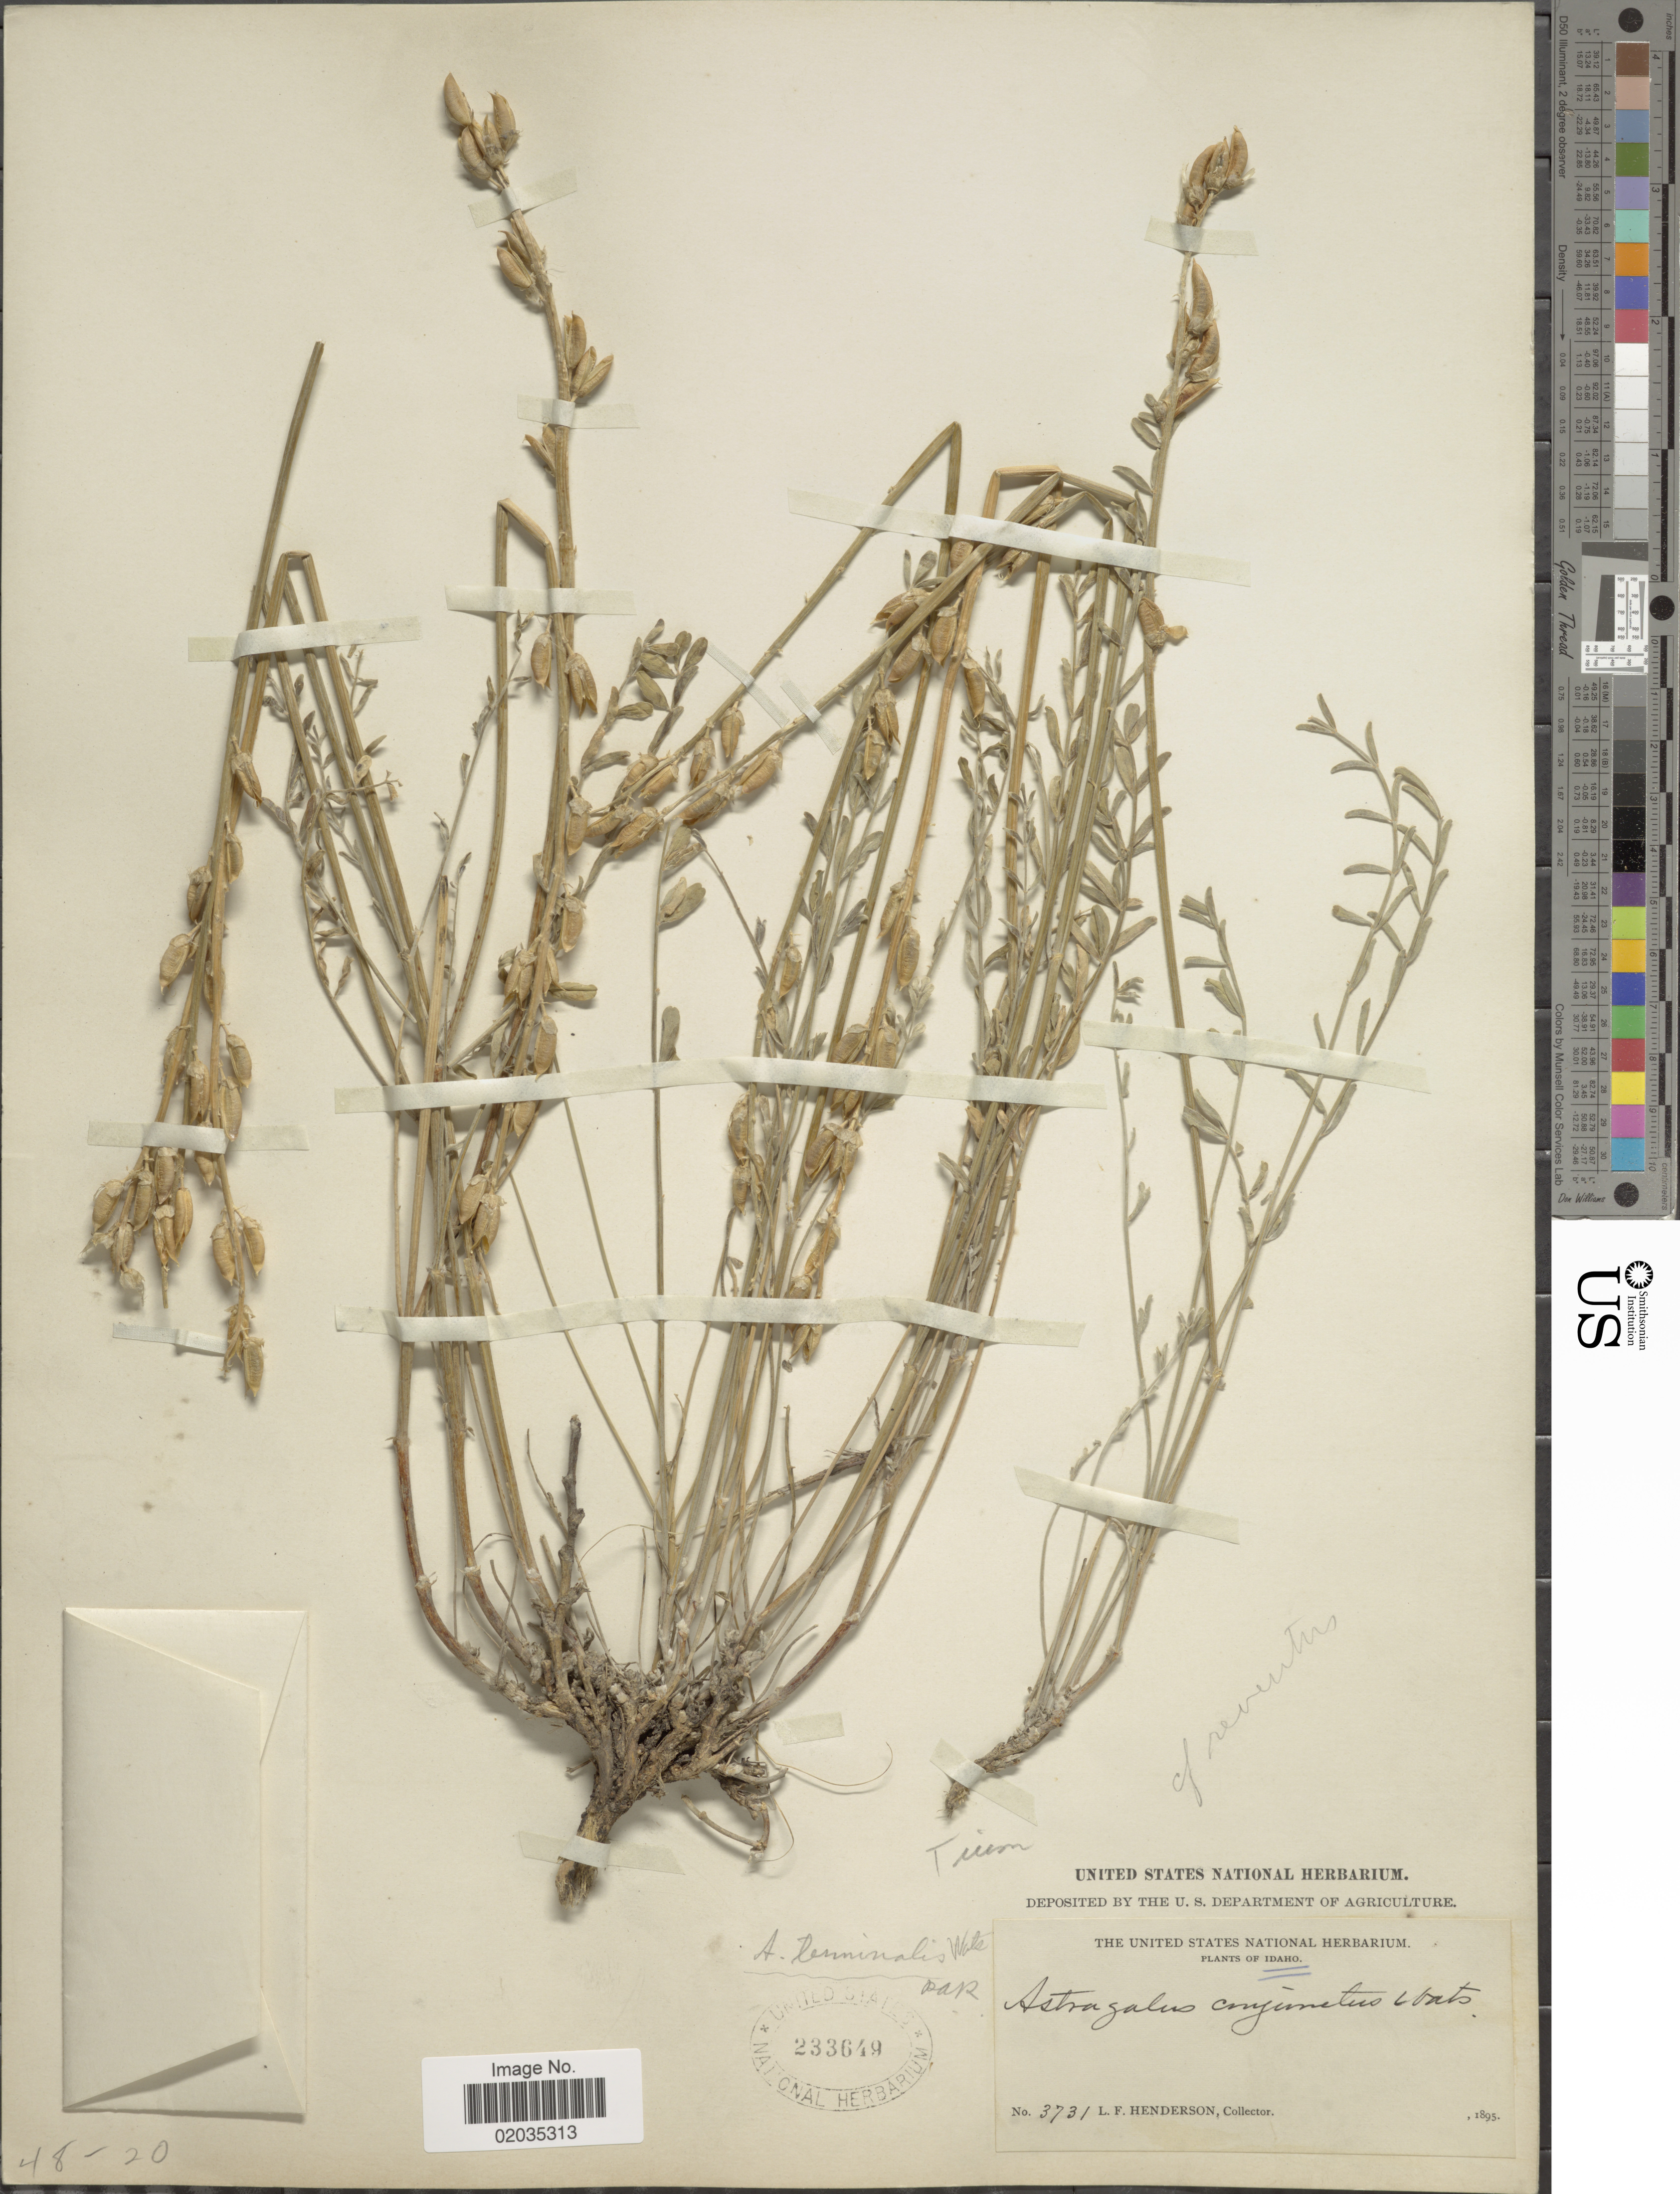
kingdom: Plantae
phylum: Tracheophyta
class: Magnoliopsida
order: Fabales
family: Fabaceae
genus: Astragalus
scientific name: Astragalus terminalis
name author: S. Watson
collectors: L. Henderson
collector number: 3731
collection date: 1895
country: United States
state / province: Idaho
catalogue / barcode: US 233649